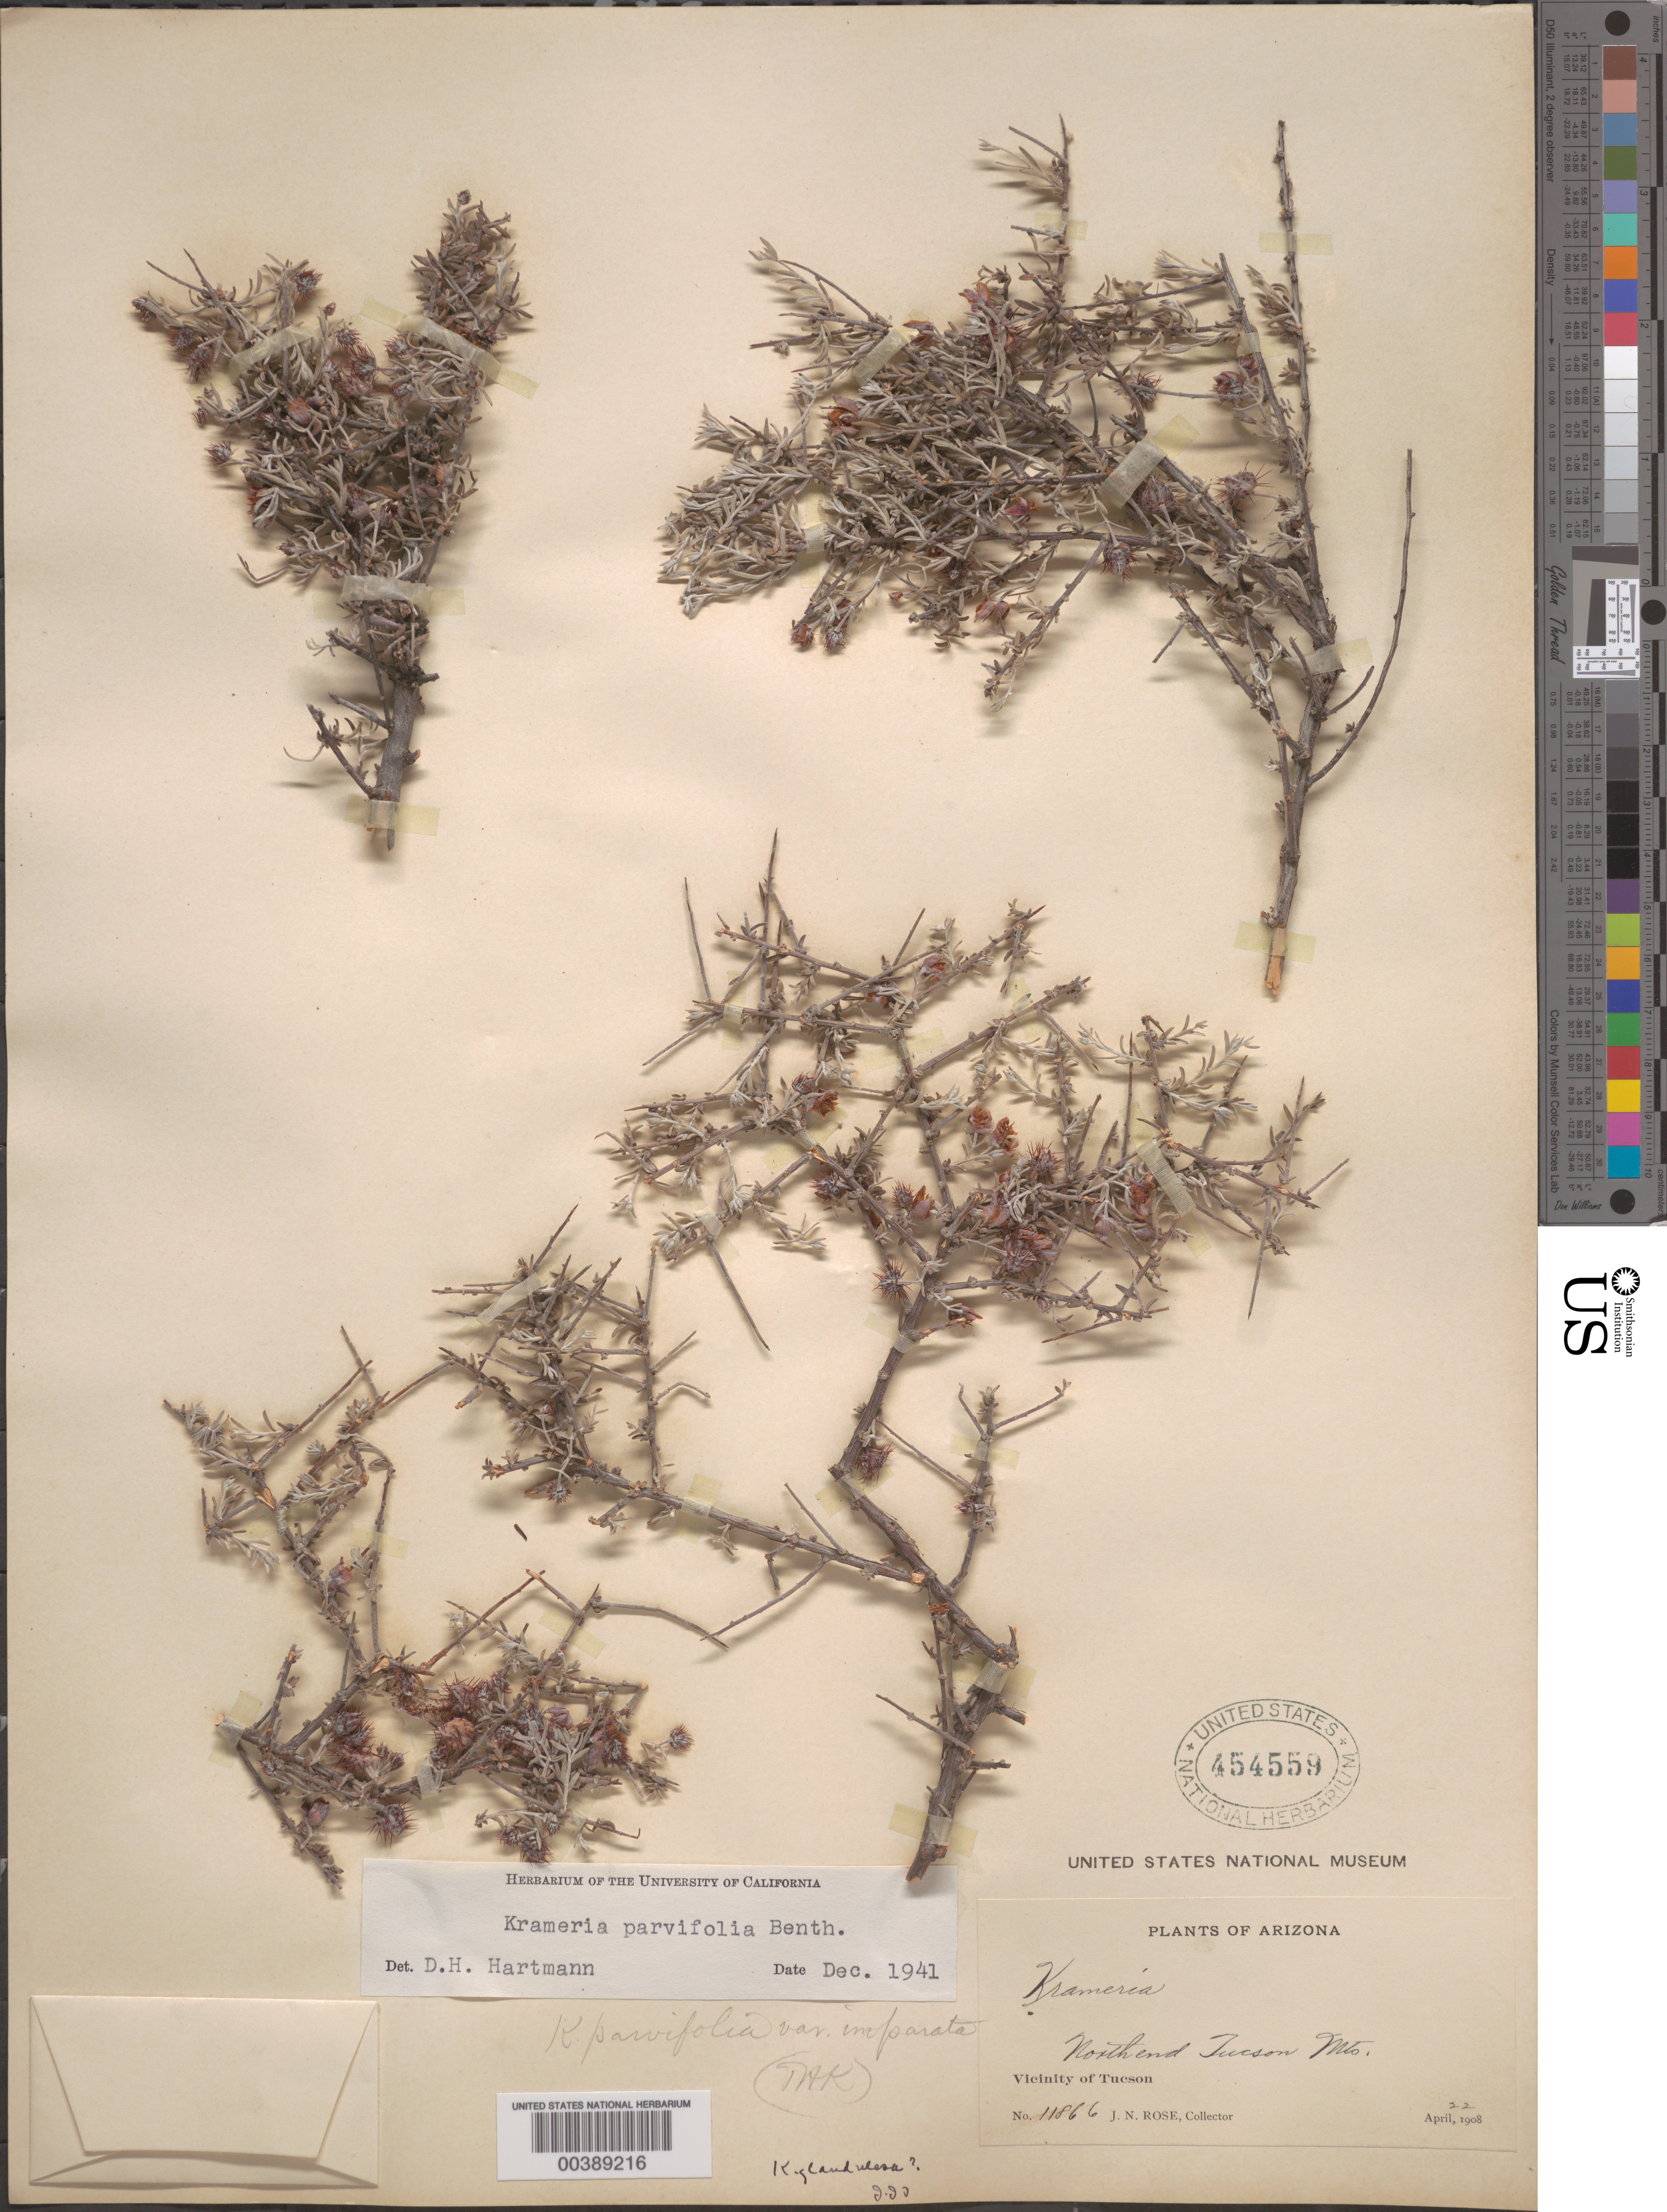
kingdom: Plantae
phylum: Tracheophyta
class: Magnoliopsida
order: Zygophyllales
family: Krameriaceae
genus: Krameria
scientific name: Krameria erecta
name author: Willd. ex Schult.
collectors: J. N. Rose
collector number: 11866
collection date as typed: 22 Apr 1908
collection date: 1908-04-22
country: United States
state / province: Arizona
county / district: Pima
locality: N end of tucson mts.; vicinity of tucson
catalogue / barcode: US 454559